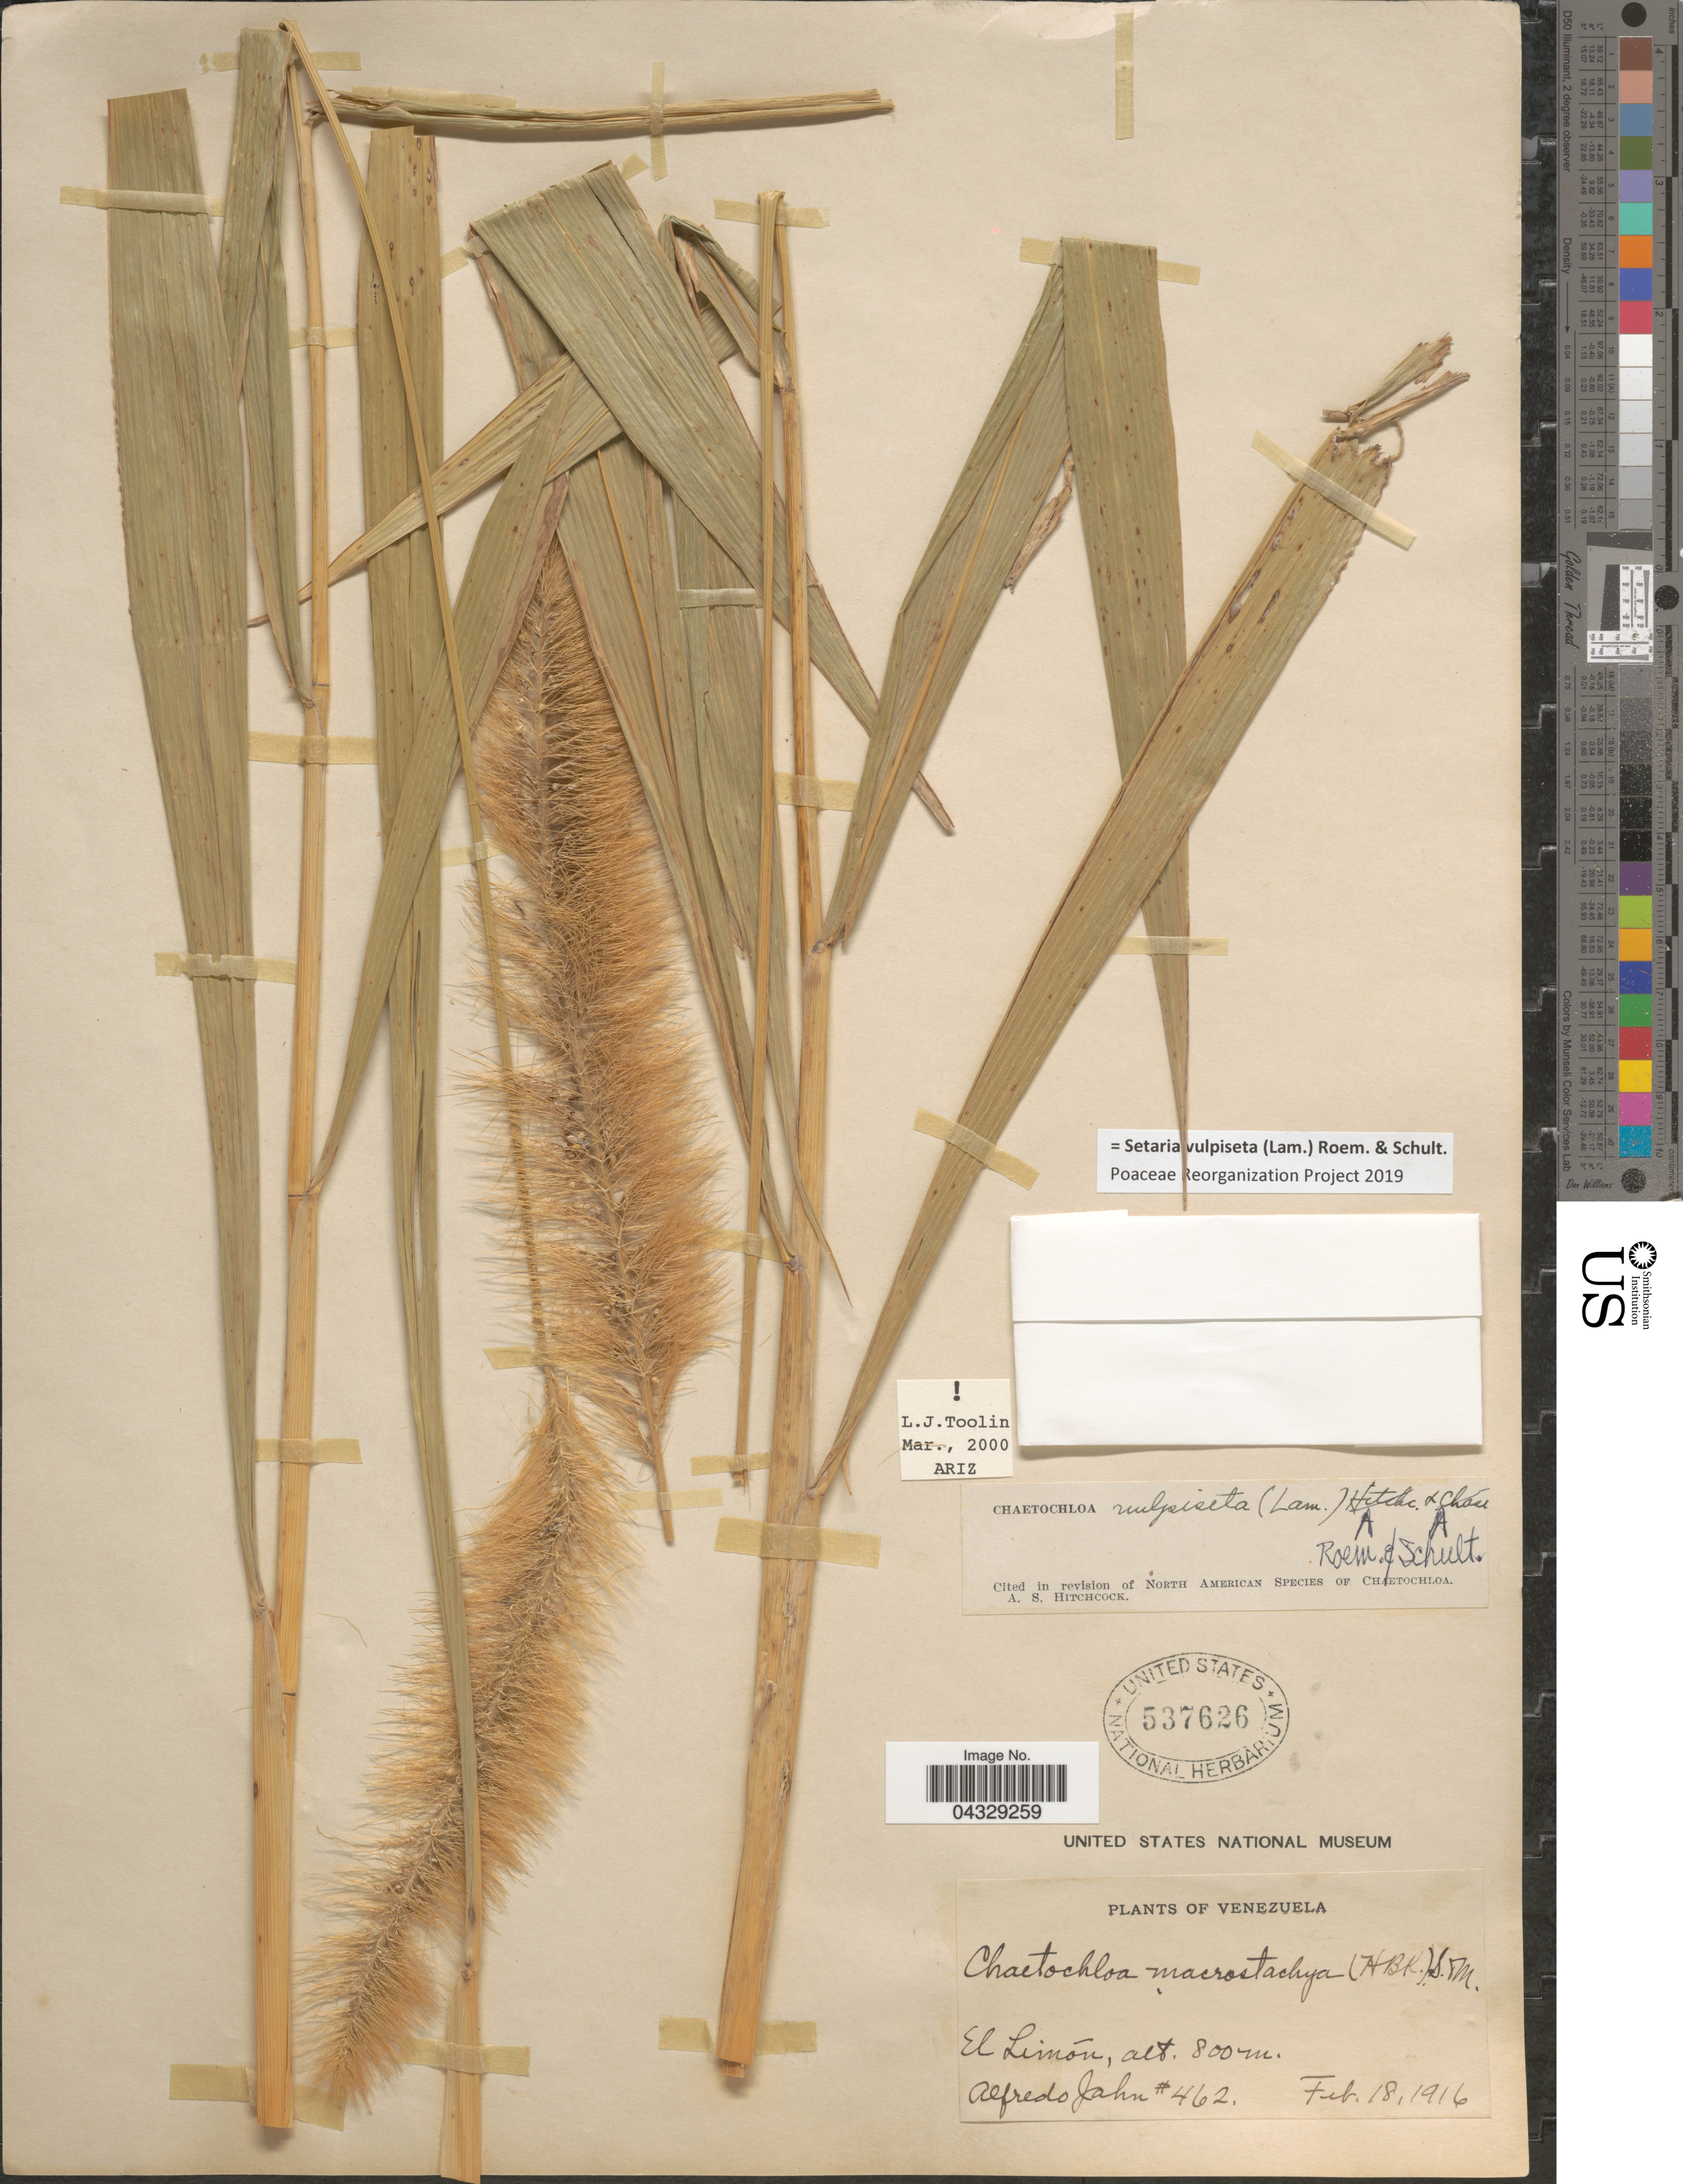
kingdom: Plantae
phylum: Tracheophyta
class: Liliopsida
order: Poales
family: Poaceae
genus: Setaria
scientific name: Setaria vulpiseta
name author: (Lam.) Roem. & Schult.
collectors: A. John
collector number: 462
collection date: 1916-02-18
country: Venezuela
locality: El Limón.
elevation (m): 800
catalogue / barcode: US 537626